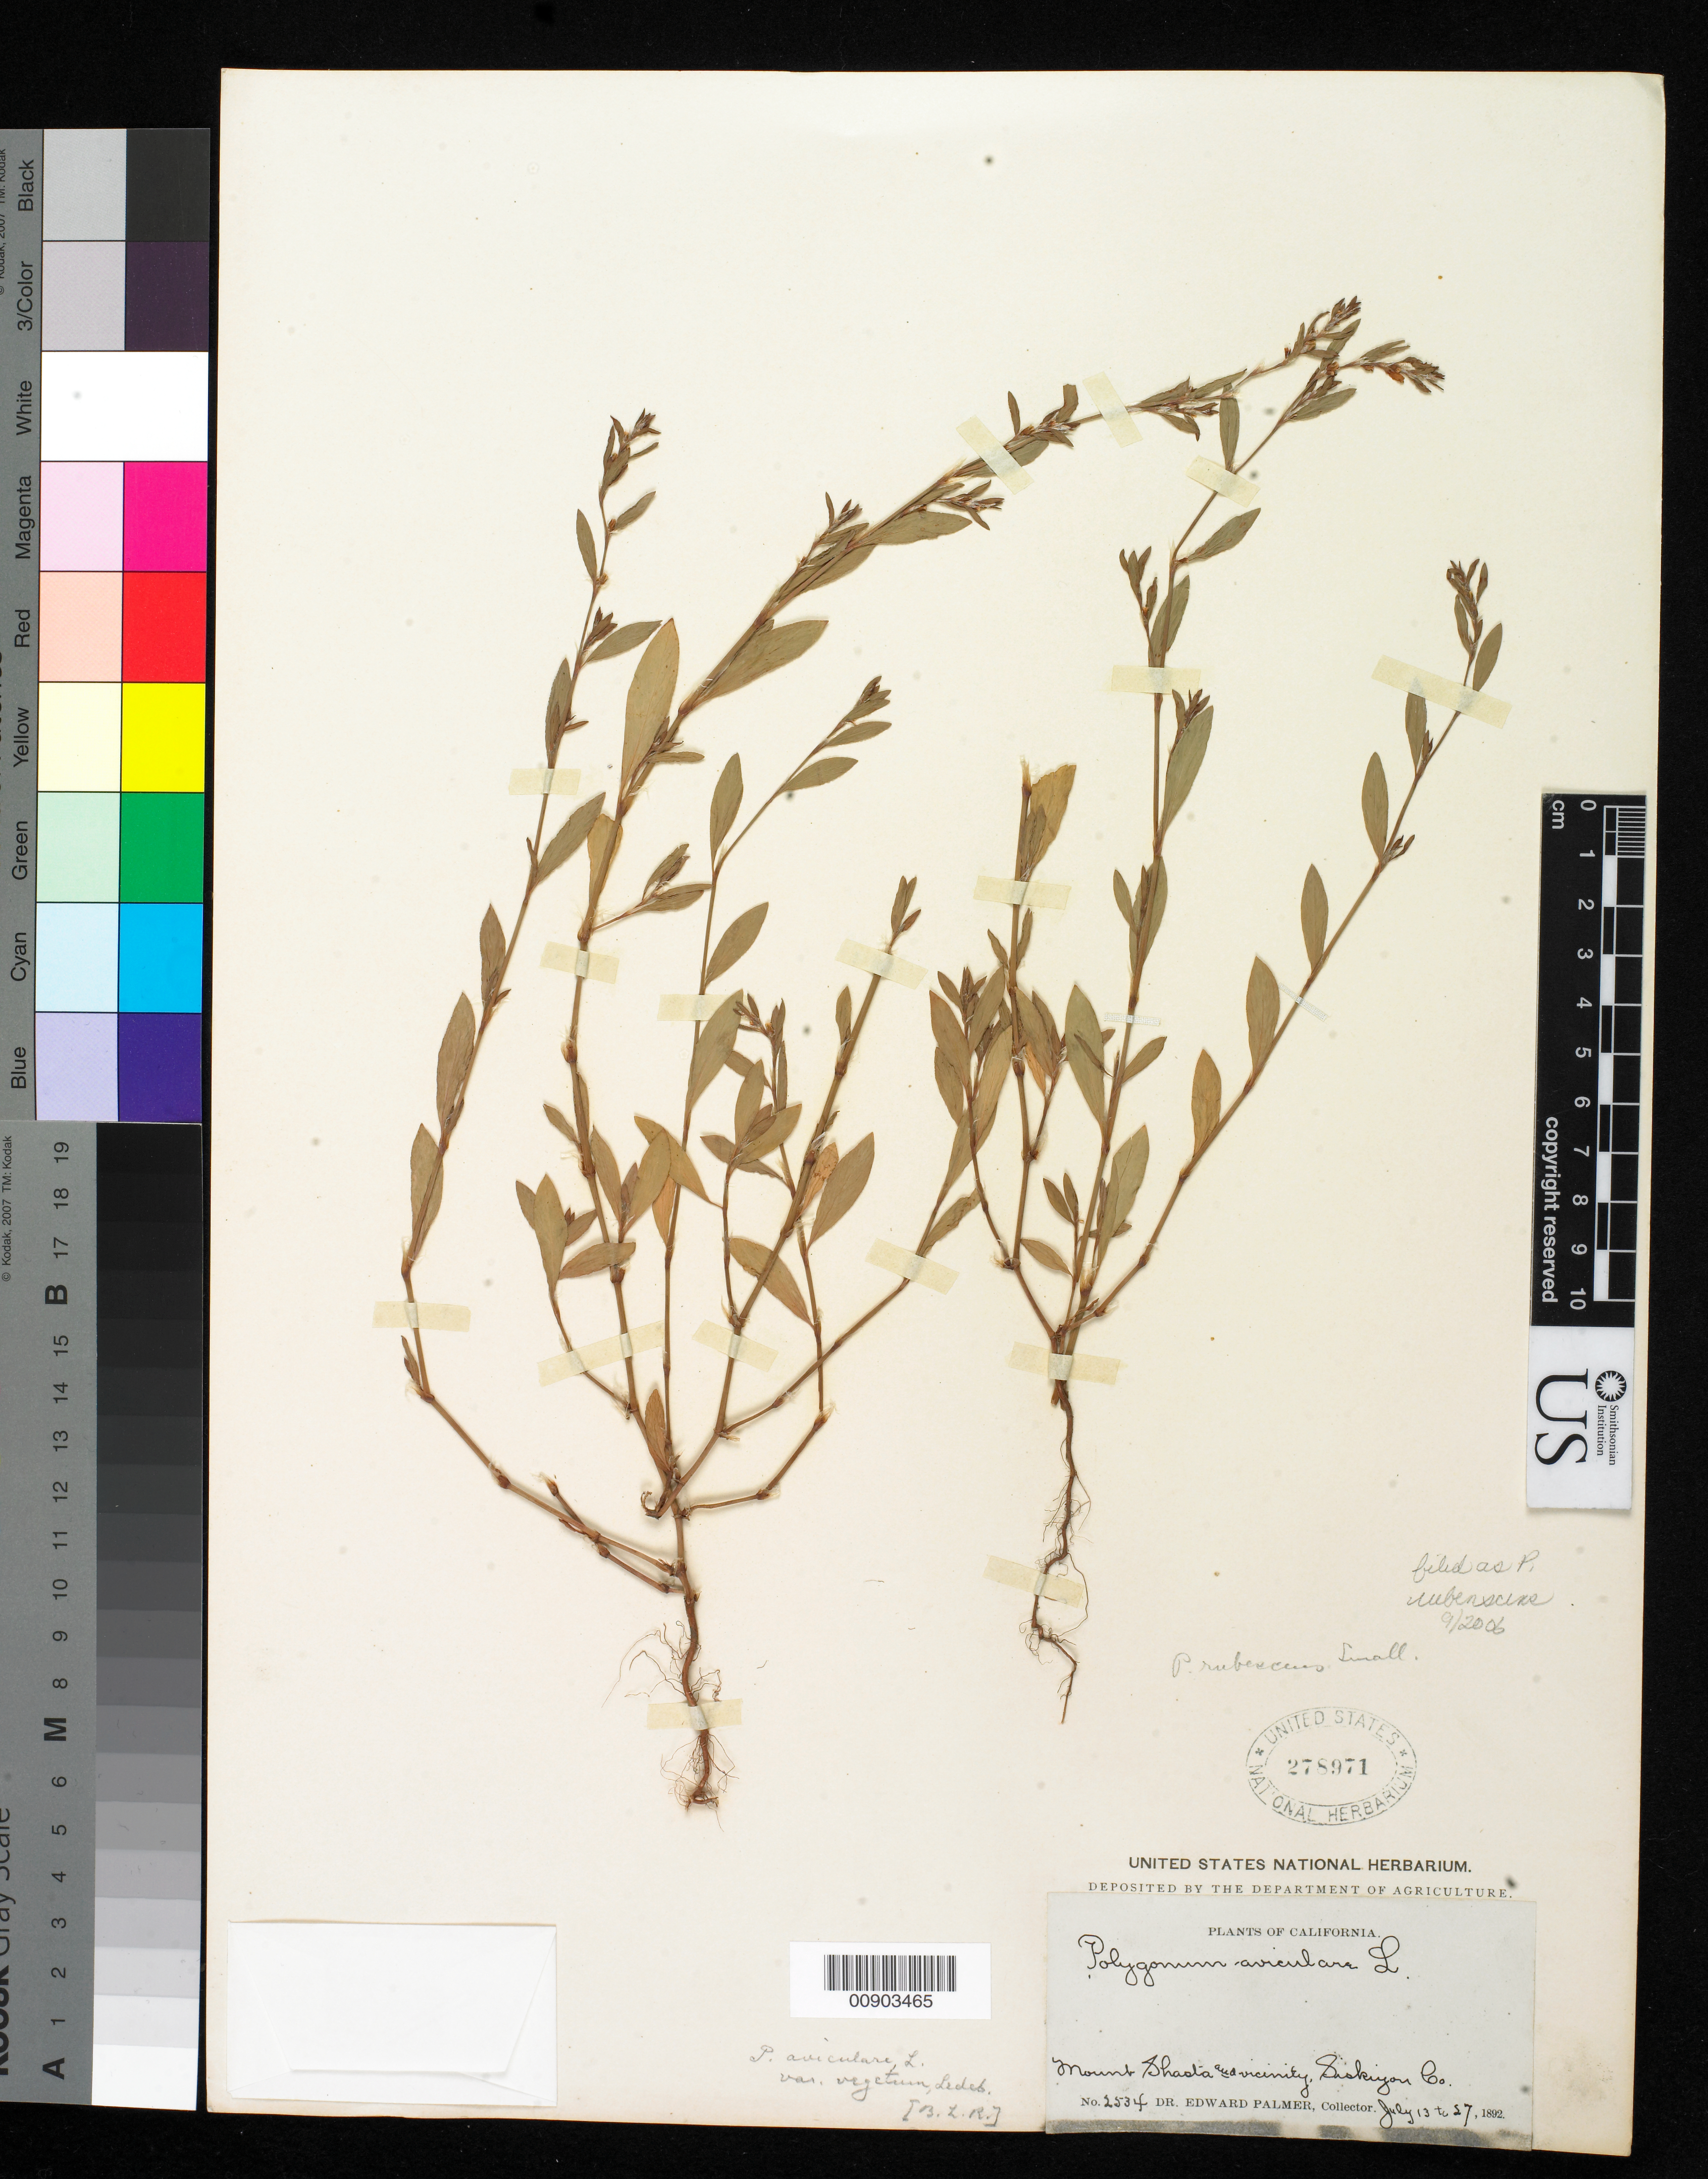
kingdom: Plantae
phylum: Tracheophyta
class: Magnoliopsida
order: Caryophyllales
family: Polygonaceae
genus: Polygonum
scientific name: Polygonum rubescens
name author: Small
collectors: E. Palmer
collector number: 2534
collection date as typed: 13 Jul 1892 to 27 Jul 1892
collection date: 1892-07-13/1892-07-27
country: United States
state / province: California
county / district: Siskiyou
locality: Mount Shasta and vicinity, Siskiyou County, California.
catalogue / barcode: US 278971